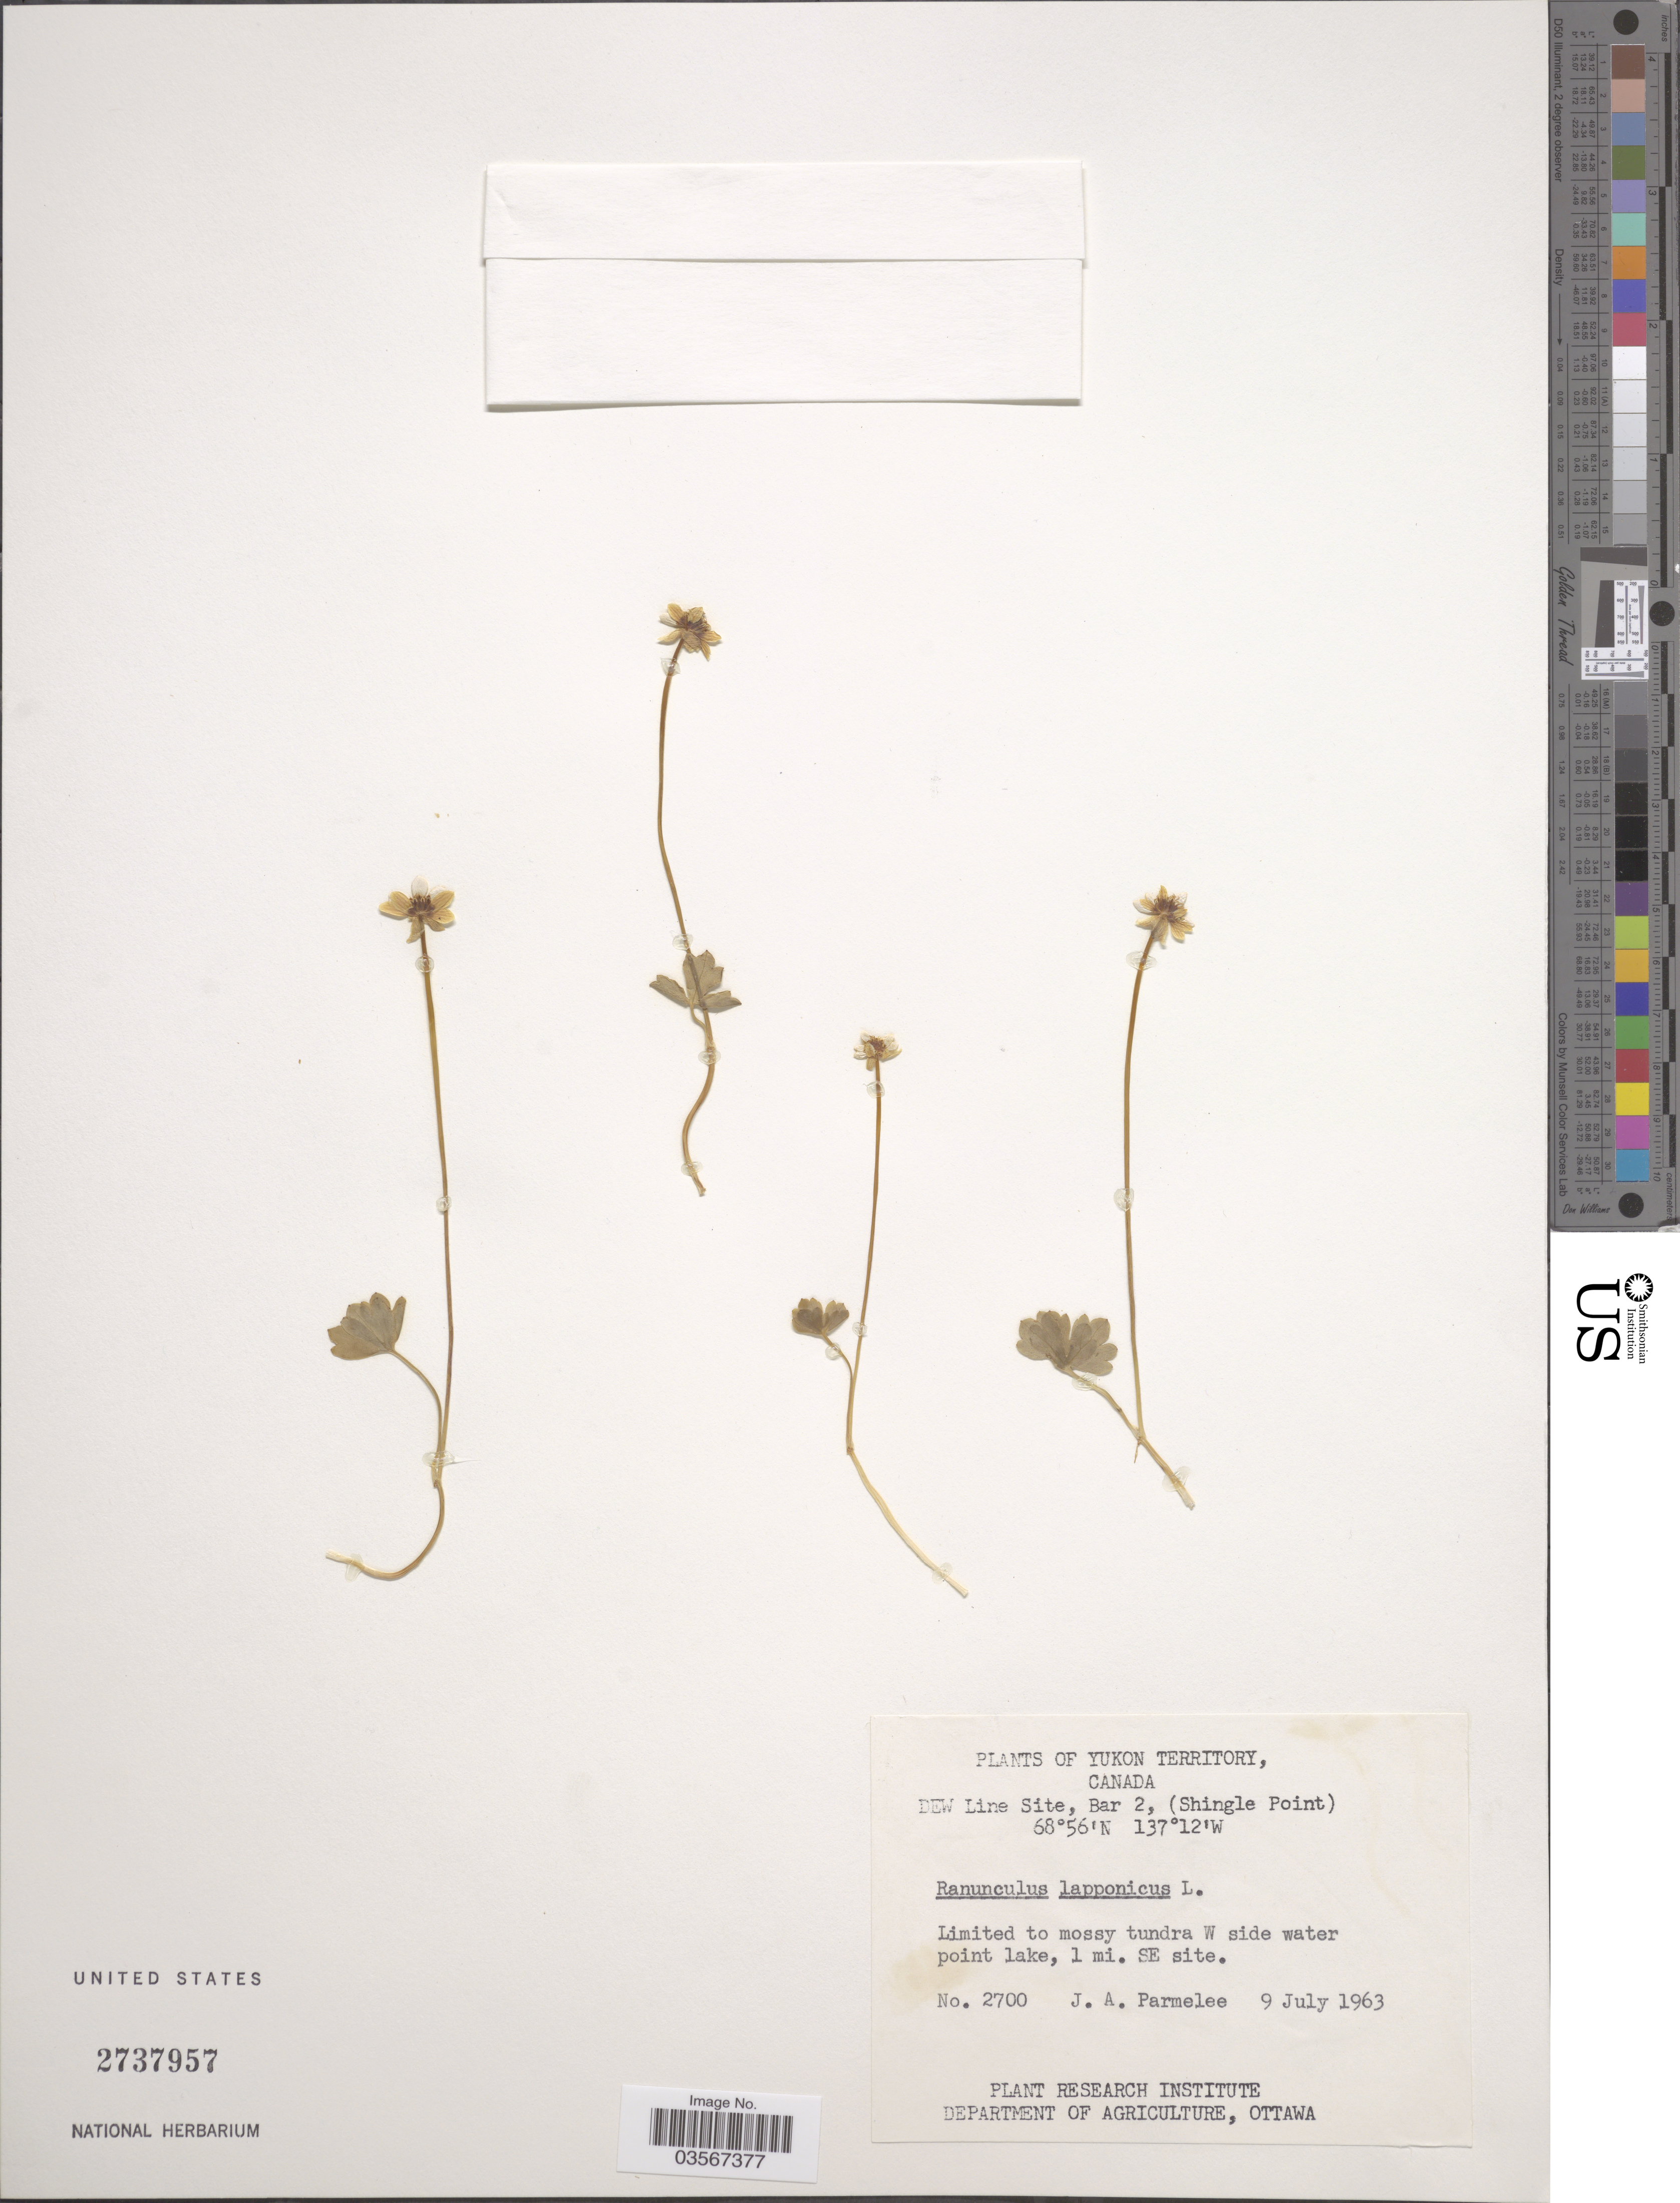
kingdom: Plantae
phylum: Tracheophyta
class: Magnoliopsida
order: Ranunculales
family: Ranunculaceae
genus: Ranunculus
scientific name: Ranunculus lapponicus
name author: L.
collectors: J. A. Parmelee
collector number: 2700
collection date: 1963-07-09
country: Canada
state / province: Yukon Territory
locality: DEW Line Site, Bar 2, (Shingle Point). Limited to mossy tundra W side water point lake, 1 mi. SE site.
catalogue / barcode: US 2737957